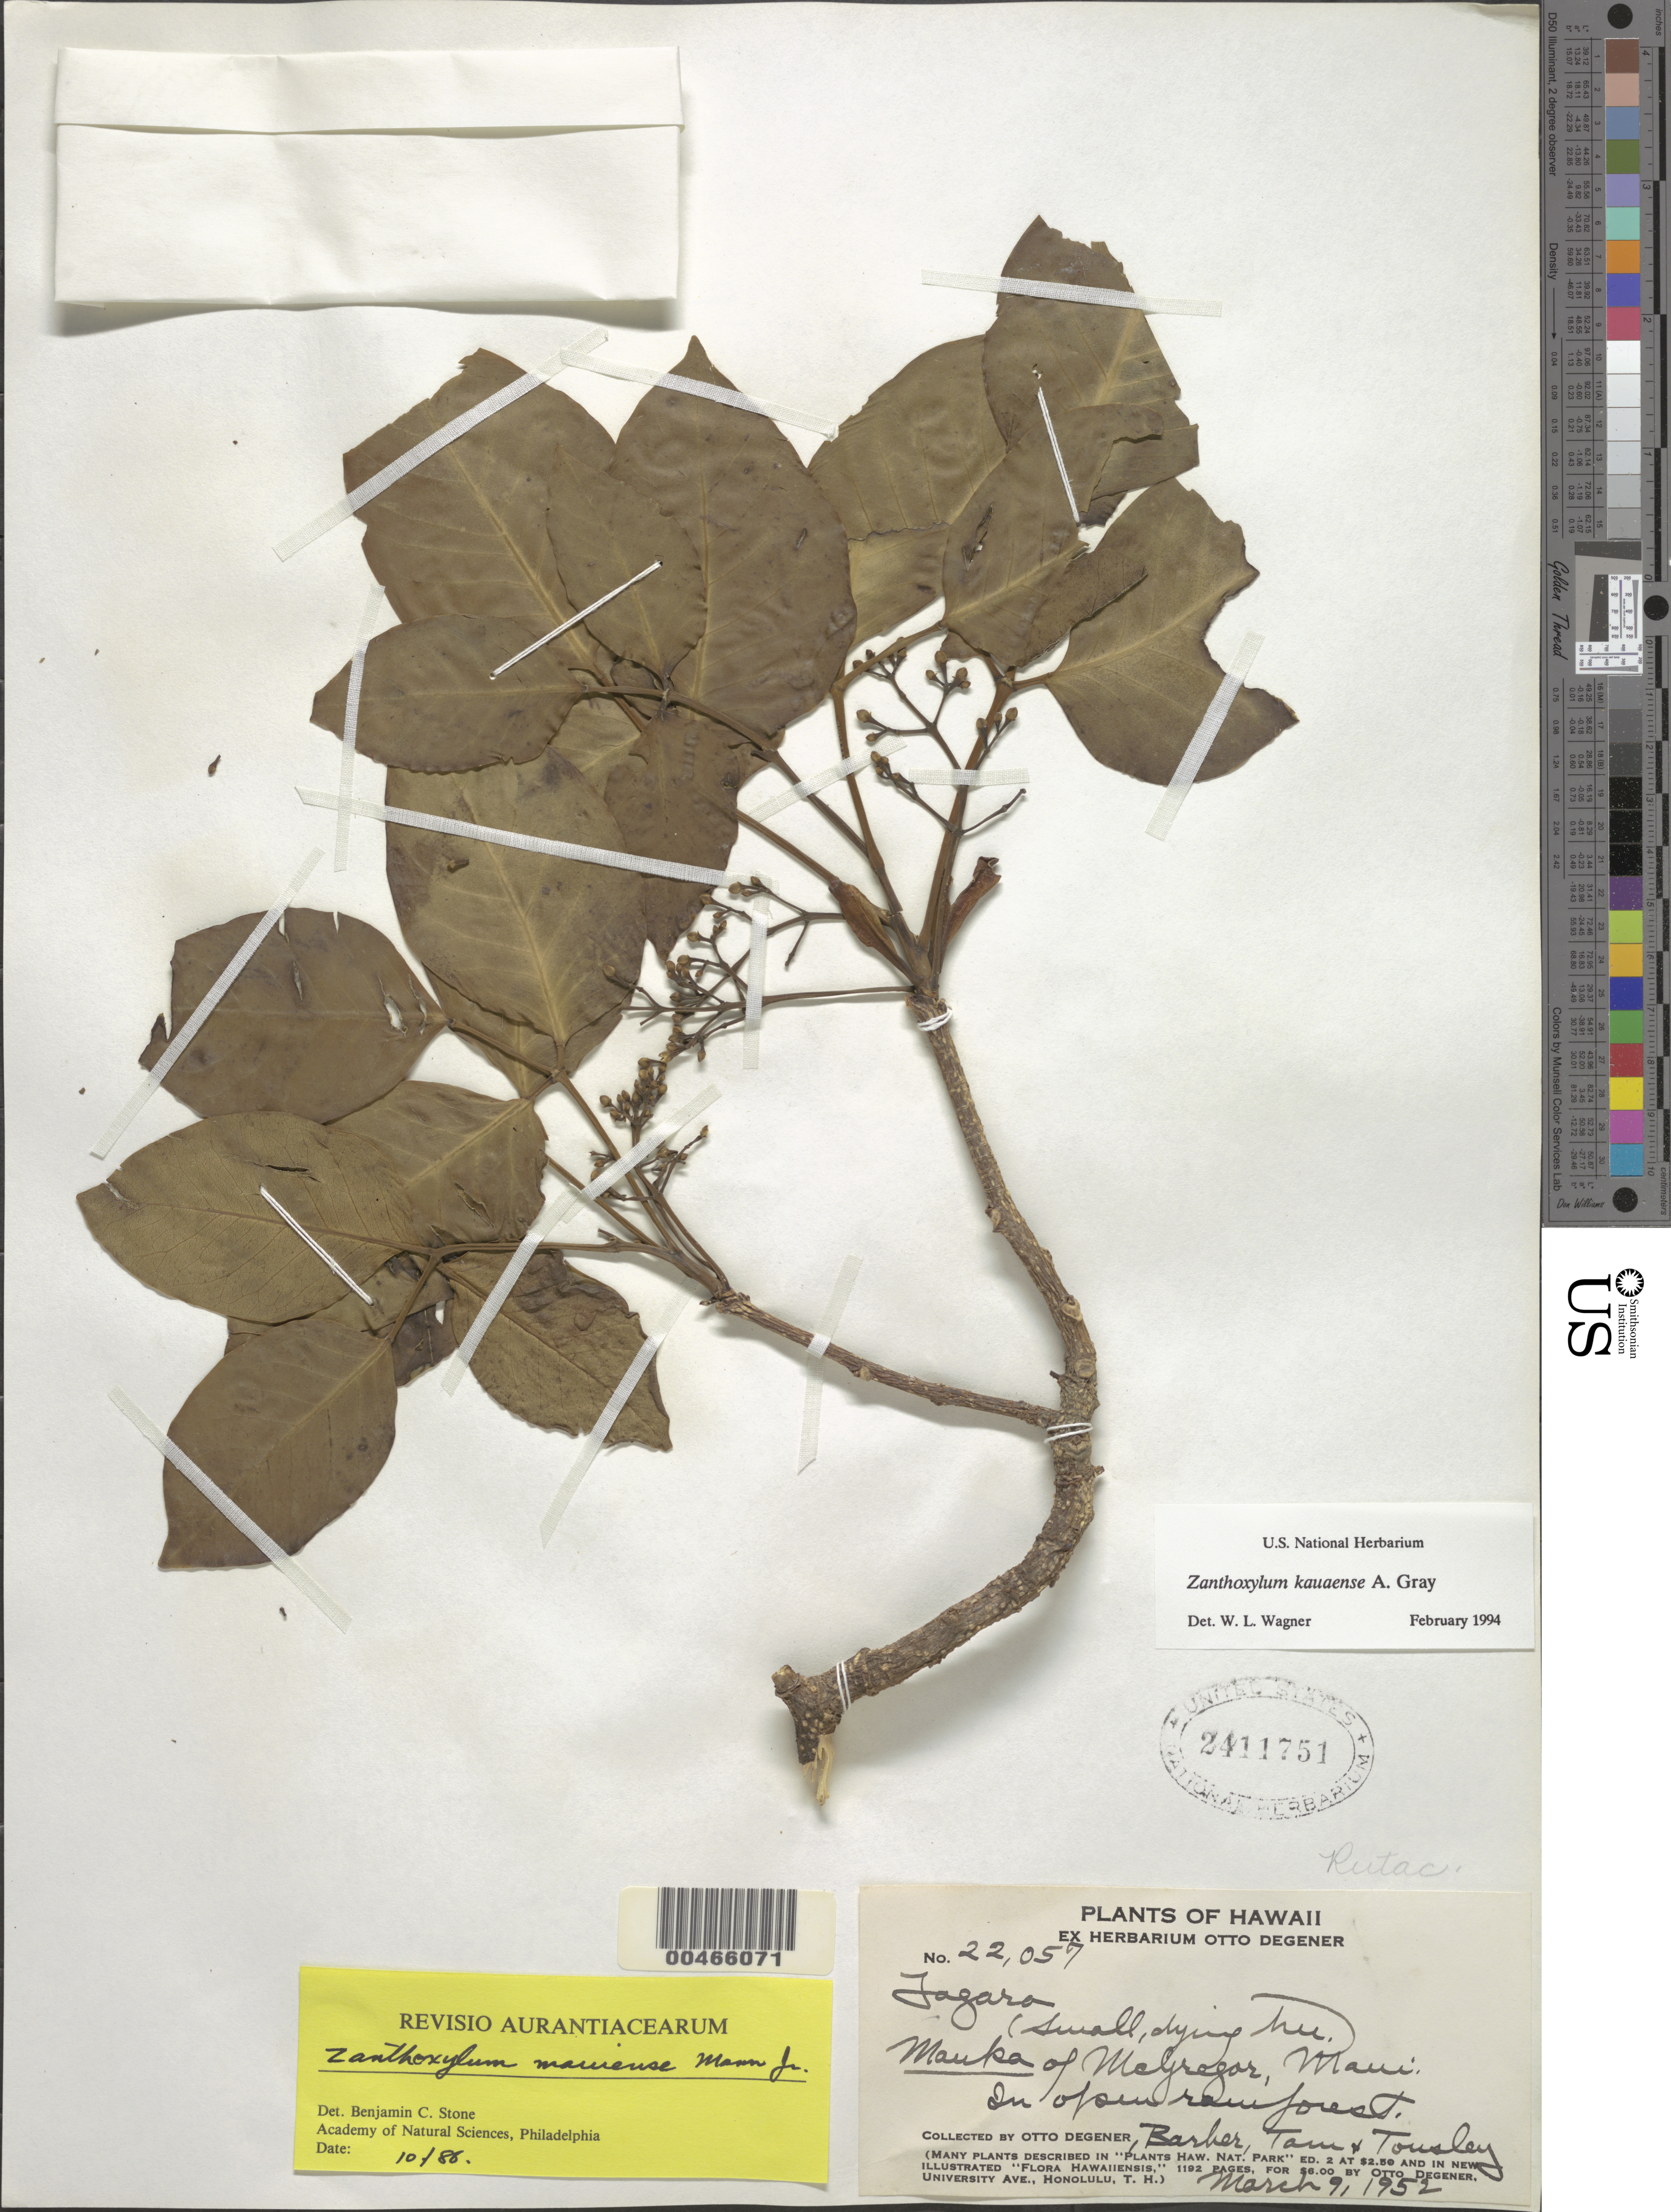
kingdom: Plantae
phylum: Tracheophyta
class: Magnoliopsida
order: Sapindales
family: Rutaceae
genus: Zanthoxylum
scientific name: Zanthoxylum kauaense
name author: A. Gray in Wilkes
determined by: Wagner, W. L., (BOT), Smithsonian Institution - National Museum of Natural History (UNITED STATES)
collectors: O. Degener, Barber, Tam & -. Tousley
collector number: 22057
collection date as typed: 9 Mar 1952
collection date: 1952-03-09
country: United States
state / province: Hawaii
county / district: Maui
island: Maui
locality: Mauka of McGregor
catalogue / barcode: US 2411751